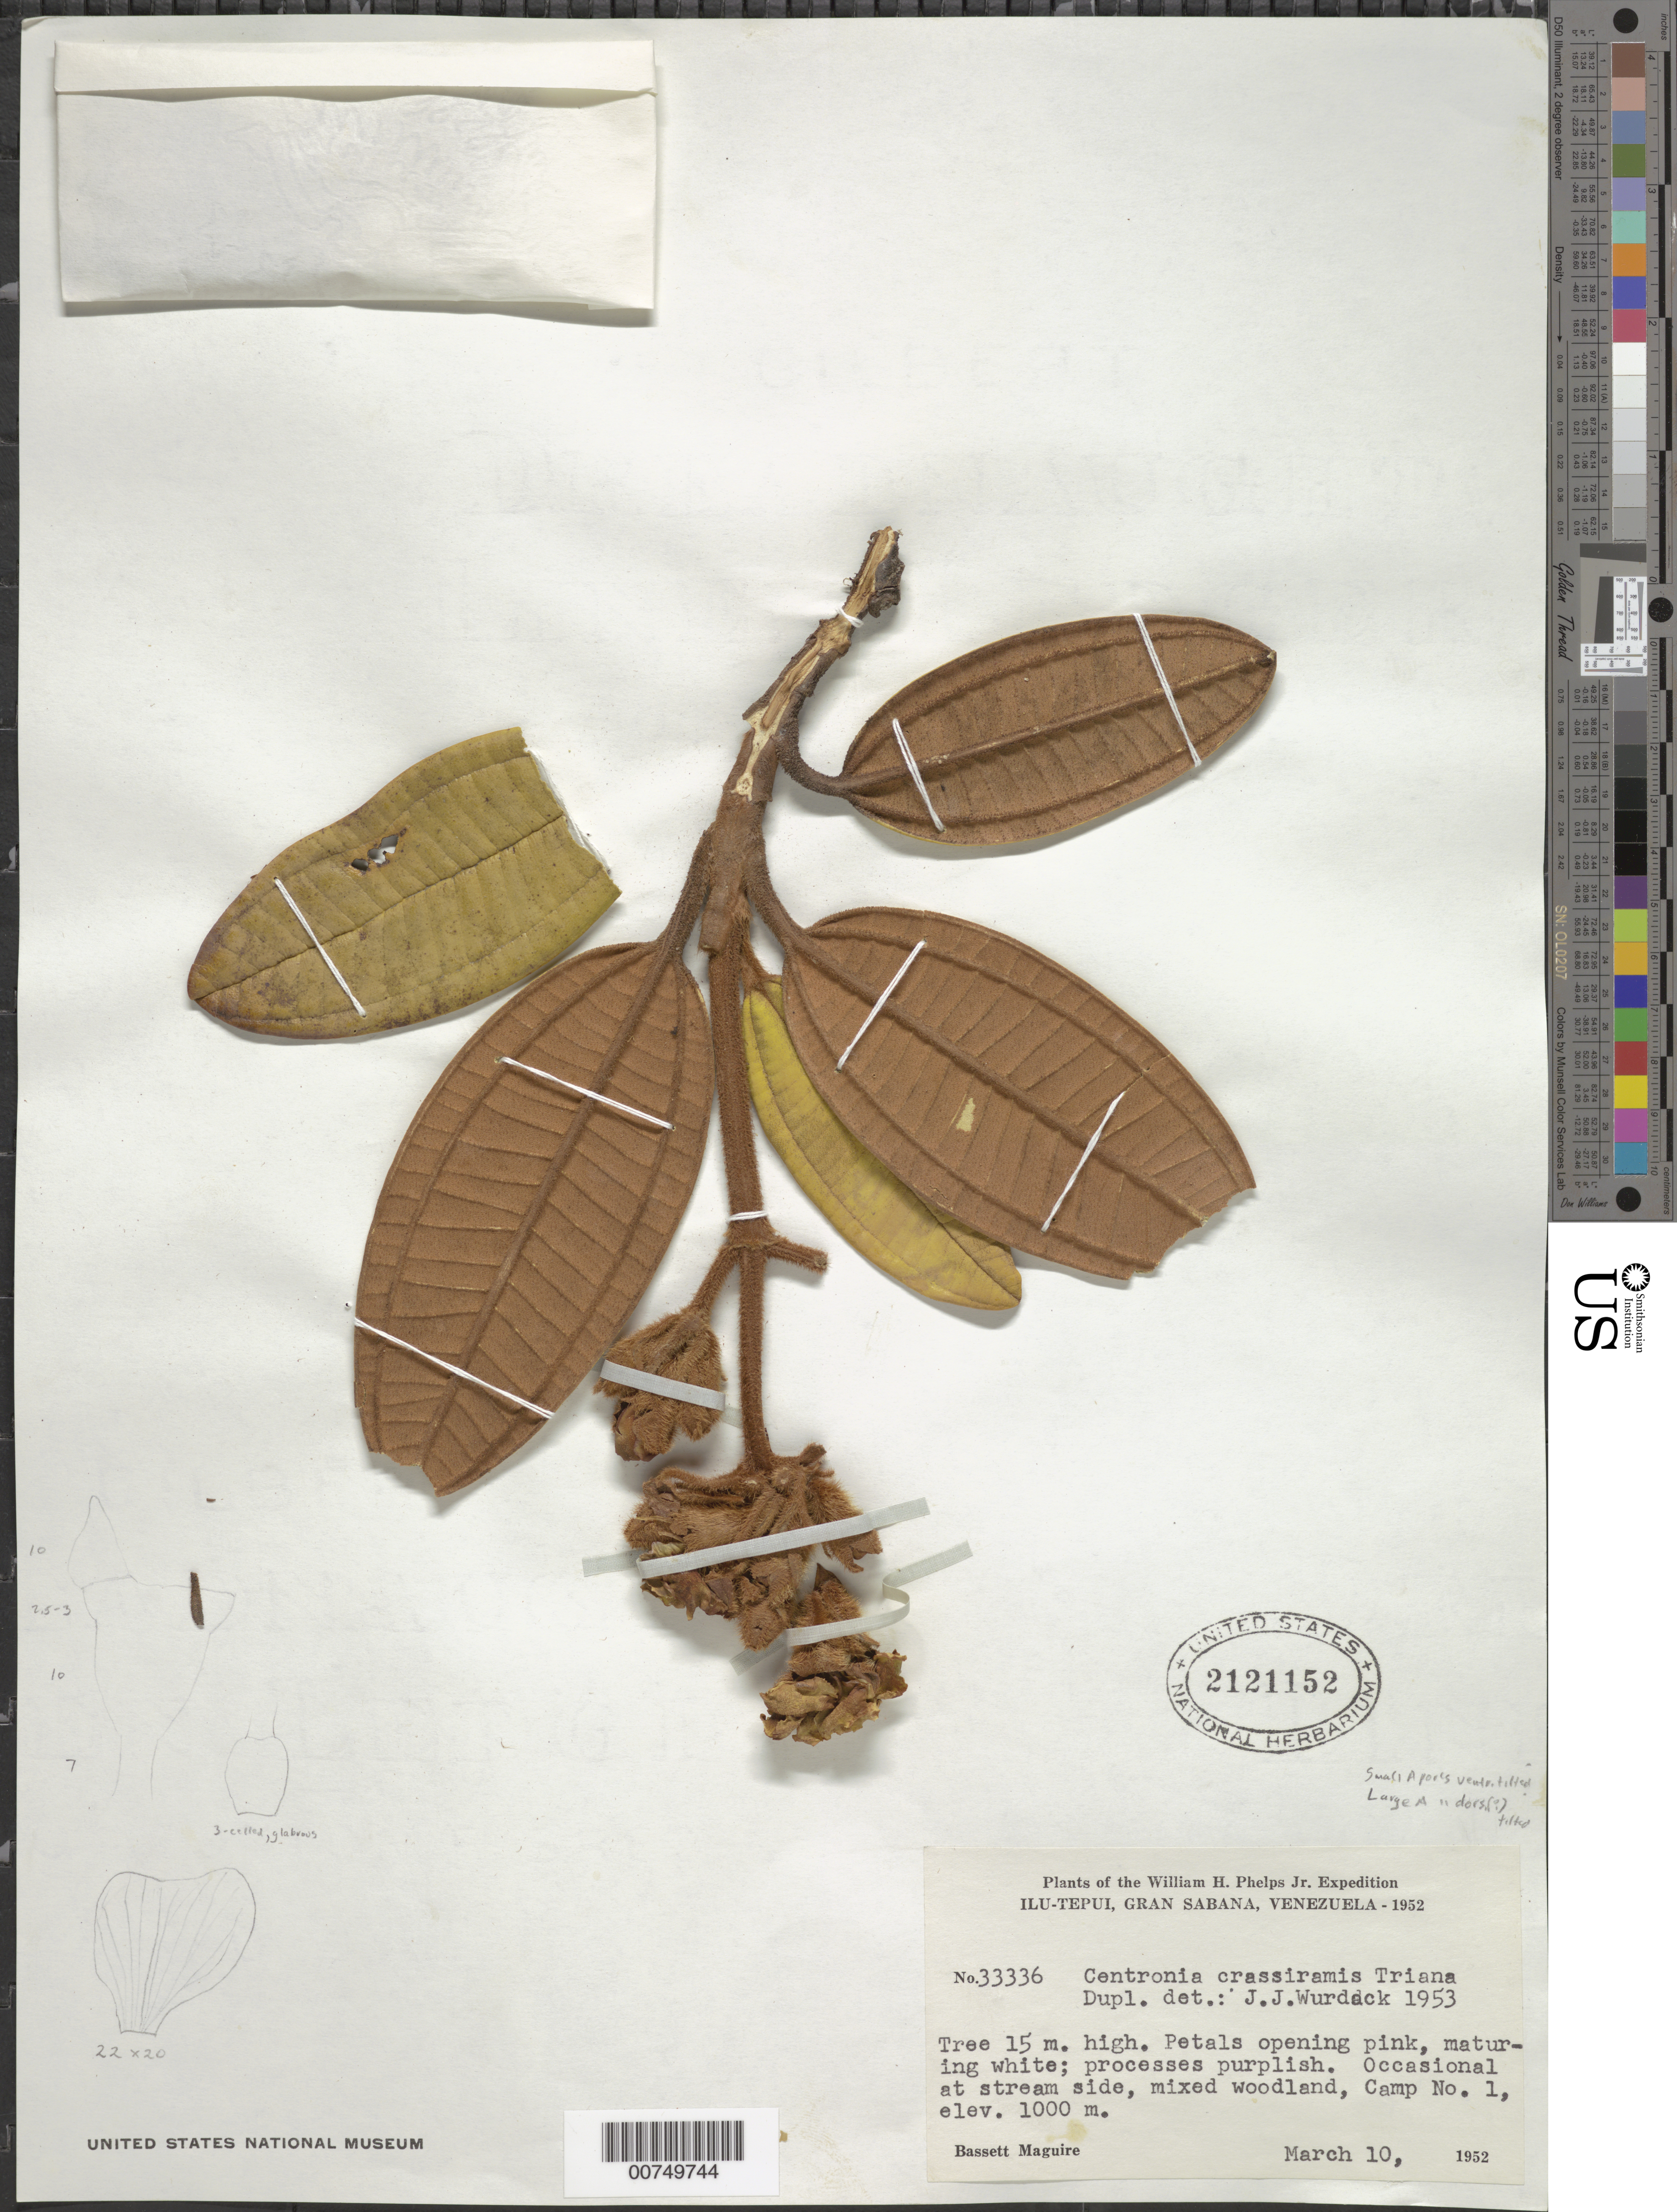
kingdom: Plantae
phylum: Tracheophyta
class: Magnoliopsida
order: Myrtales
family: Melastomataceae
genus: Meriania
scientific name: Meriania crassiramis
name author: (Naudin) Wurdack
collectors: B. Maguire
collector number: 33336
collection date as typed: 10-Mar-52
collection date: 1952-03-10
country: Venezuela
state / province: Bolívar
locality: Gran Sabana, Ilu-tepuí, Camp 1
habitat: Streamside in mixed woodland forest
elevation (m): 1000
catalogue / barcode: US 2121152